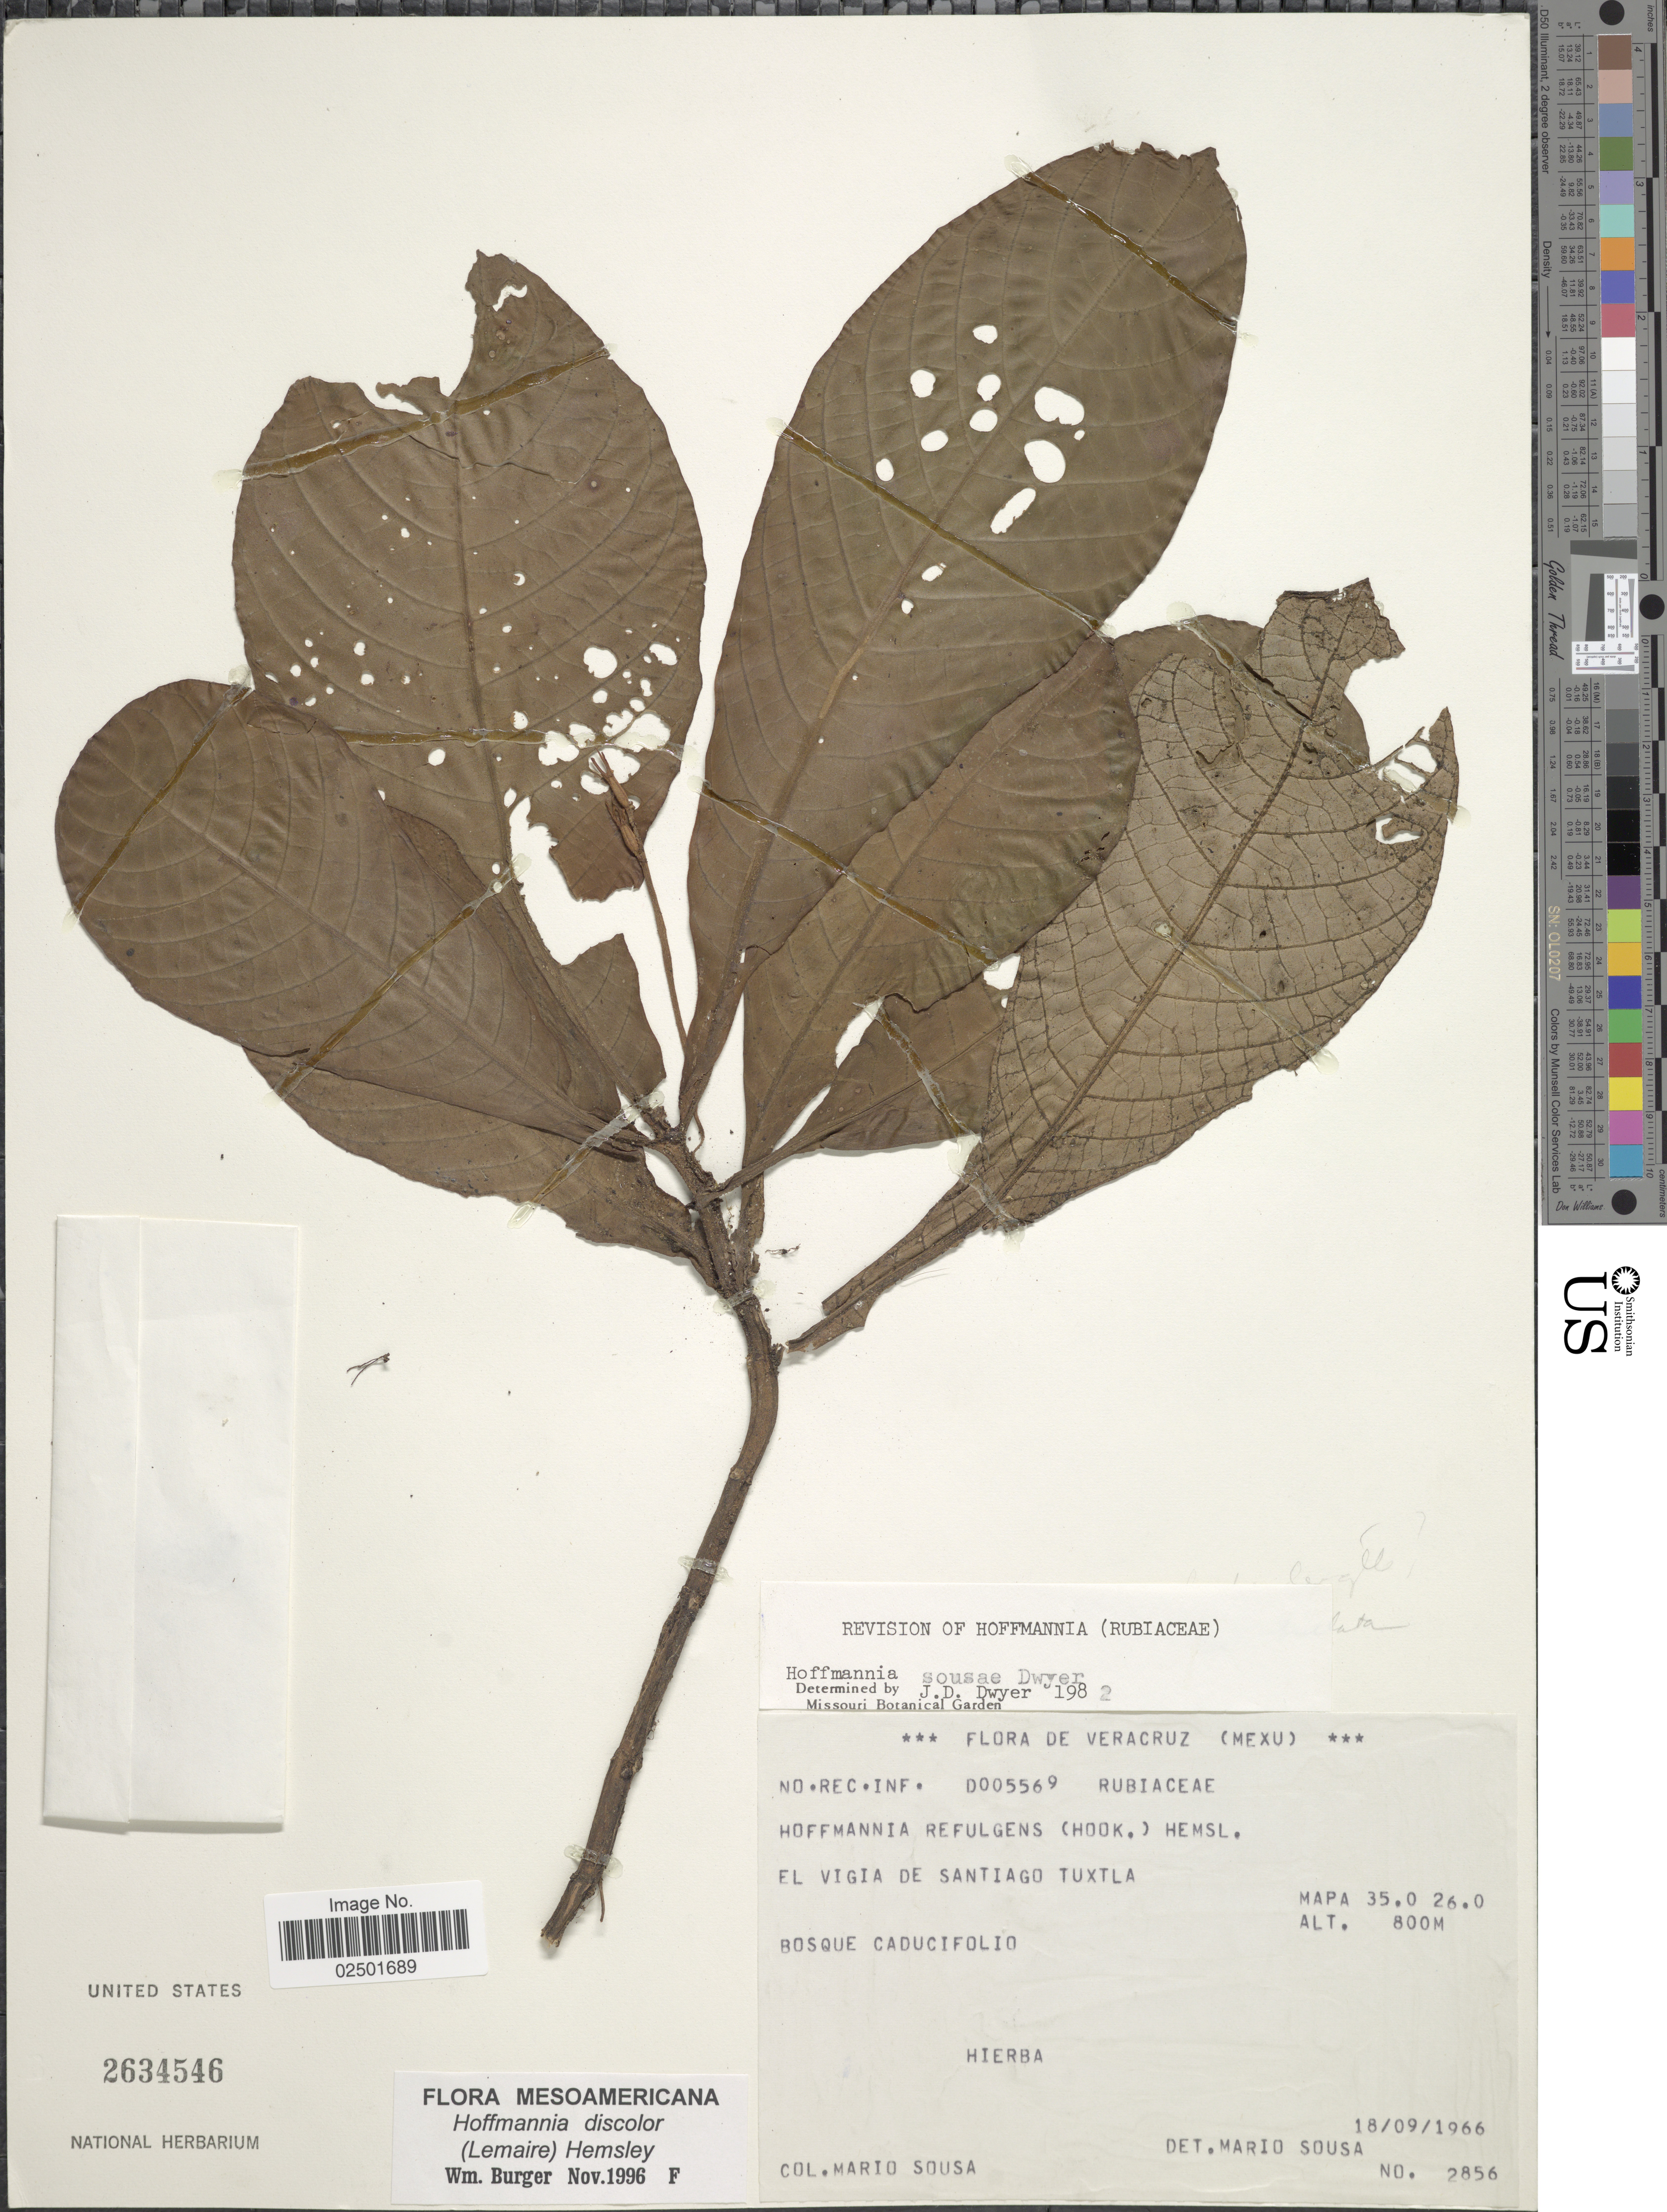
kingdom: Plantae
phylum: Tracheophyta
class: Magnoliopsida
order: Gentianales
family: Rubiaceae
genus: Hoffmannia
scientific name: Hoffmannia discolor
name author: (Lem.) Hemsl.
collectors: M. Sousa S.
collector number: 2856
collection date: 1966-09-18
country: Mexico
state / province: Veracruz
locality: El Vigia de Santiago Tuxtla, Bosque Caducifolio, Mapa 35.0 26.0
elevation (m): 800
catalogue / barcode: US 2634546